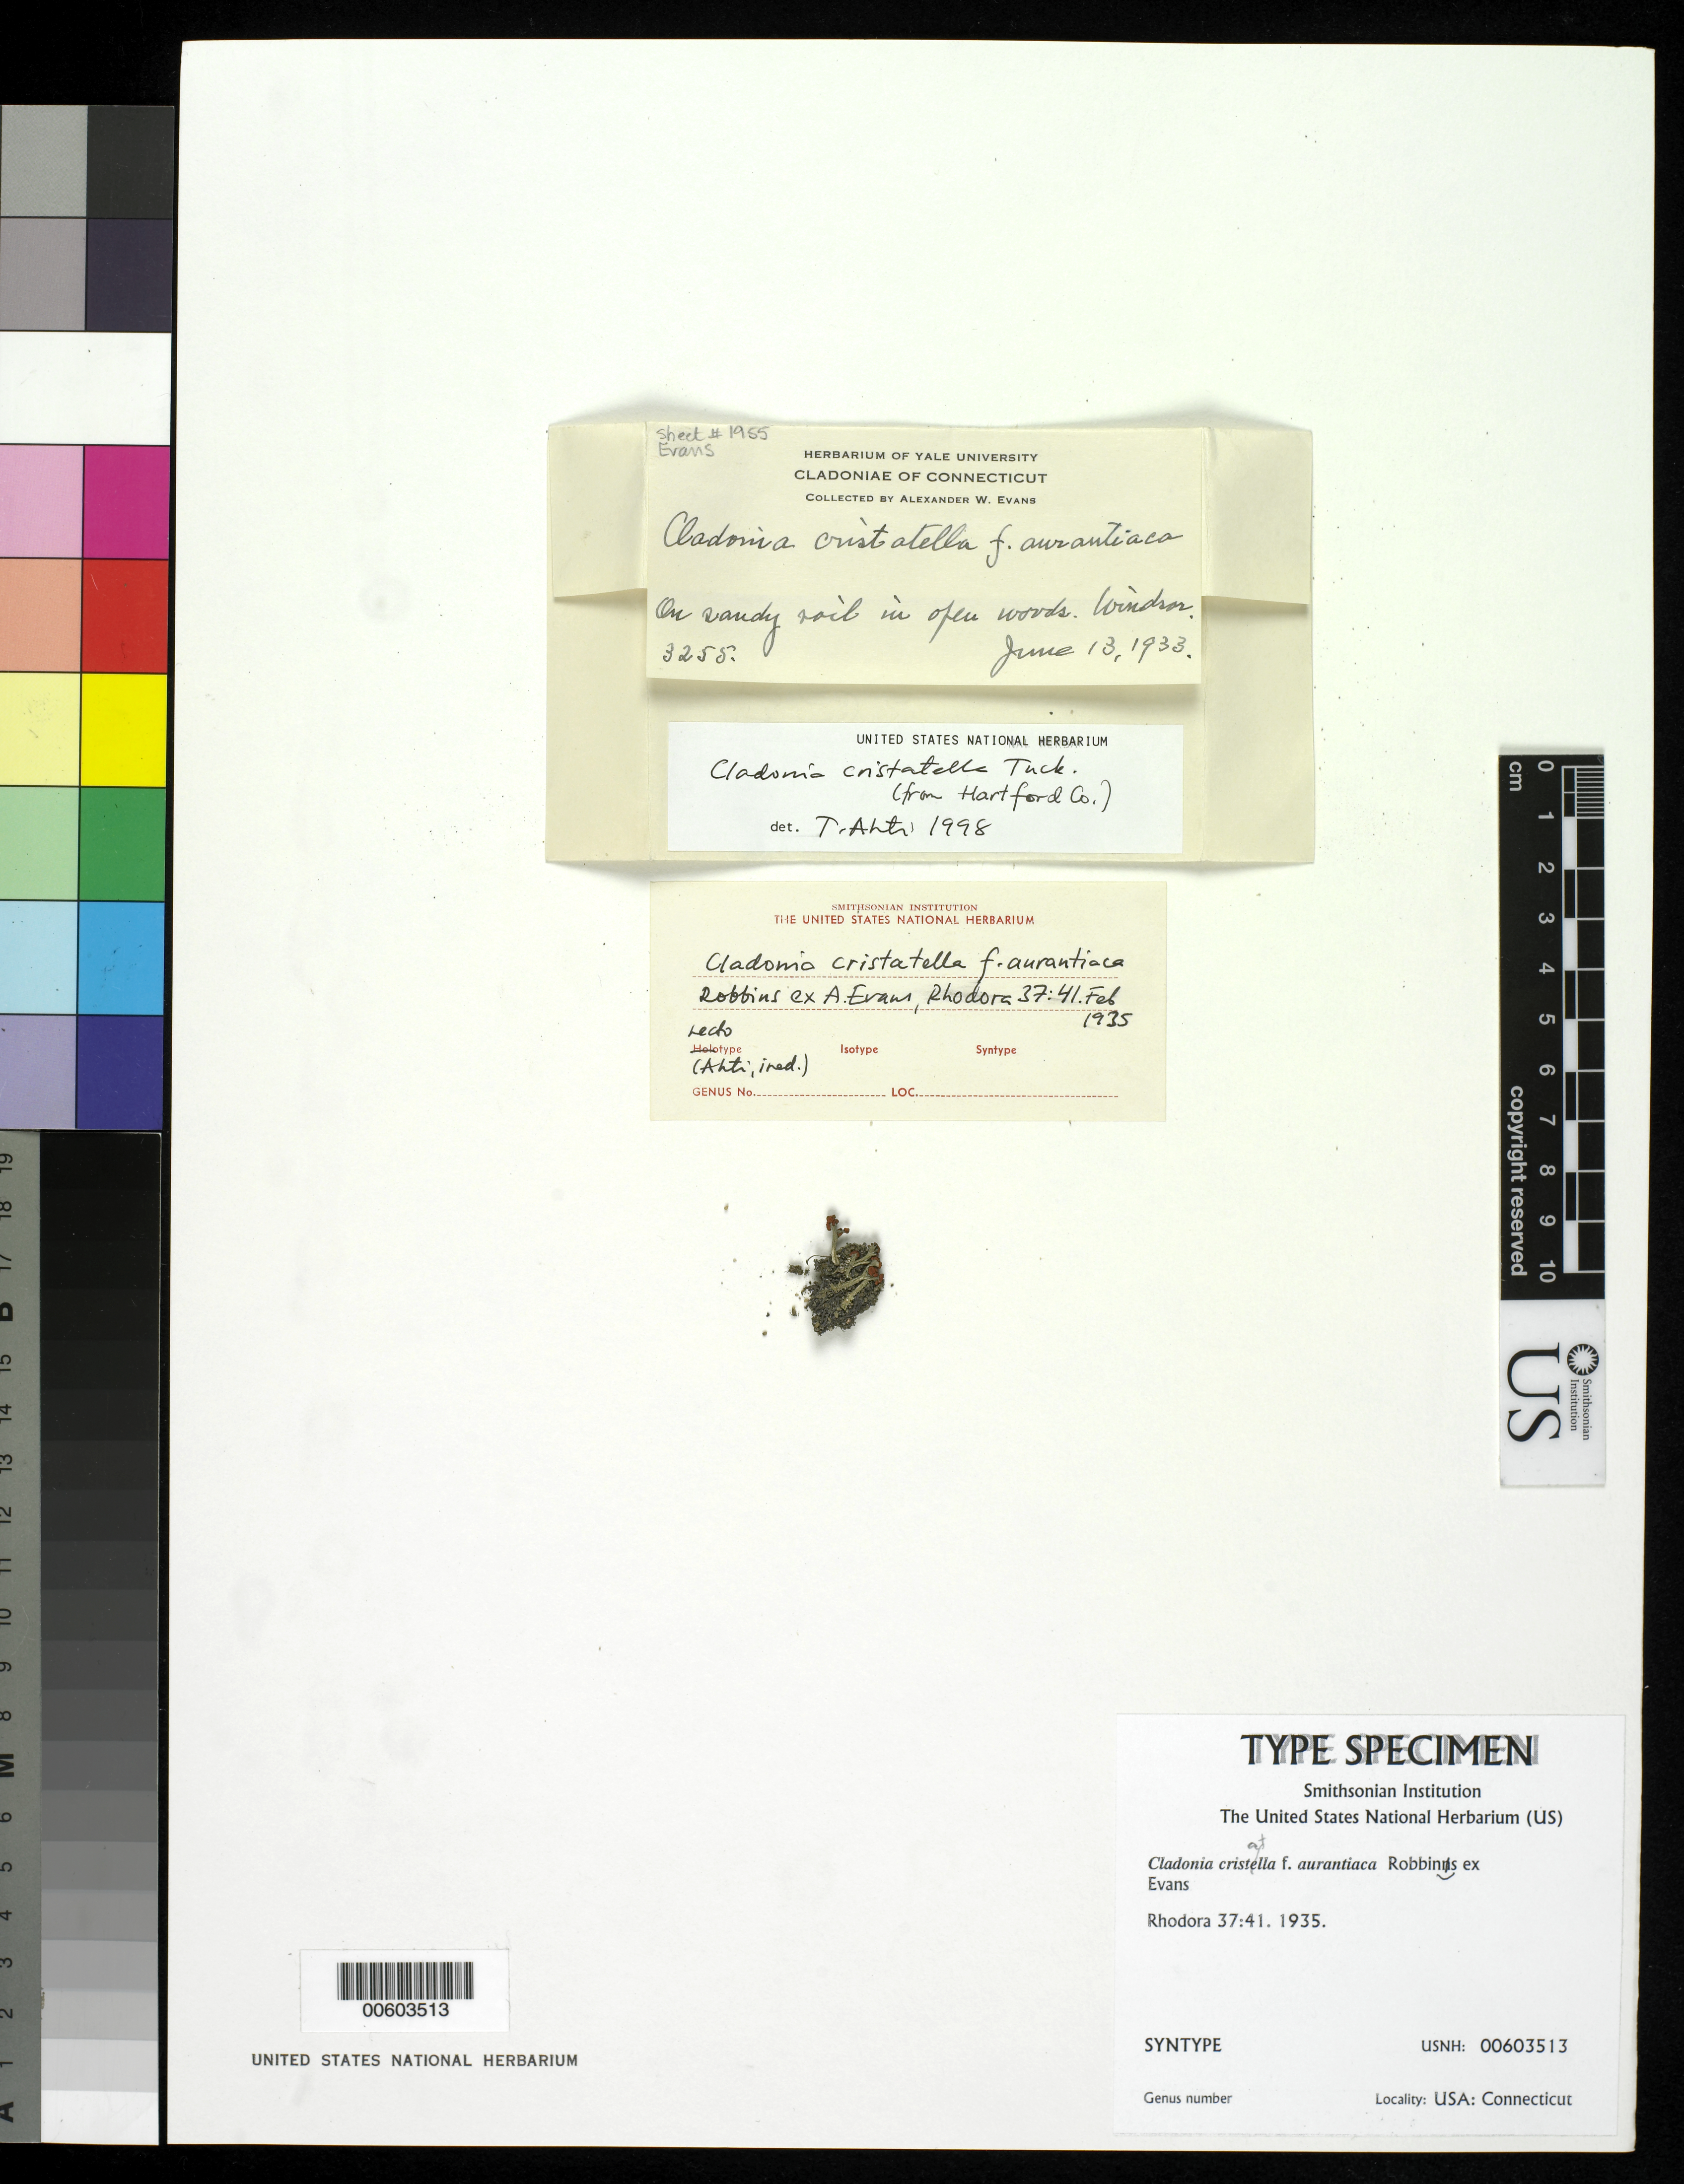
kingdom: Fungi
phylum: Ascomycota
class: Lecanoromycetes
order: Lecanorales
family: Cladoniaceae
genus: Cladonia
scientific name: Cladonia cristatella f. aurantiaca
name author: Robbins ex A. Evans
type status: Syntype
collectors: A. W. Evans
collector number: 3255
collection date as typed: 13 Jun 1933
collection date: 1933-06-13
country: United States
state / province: Connecticut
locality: Windsor.